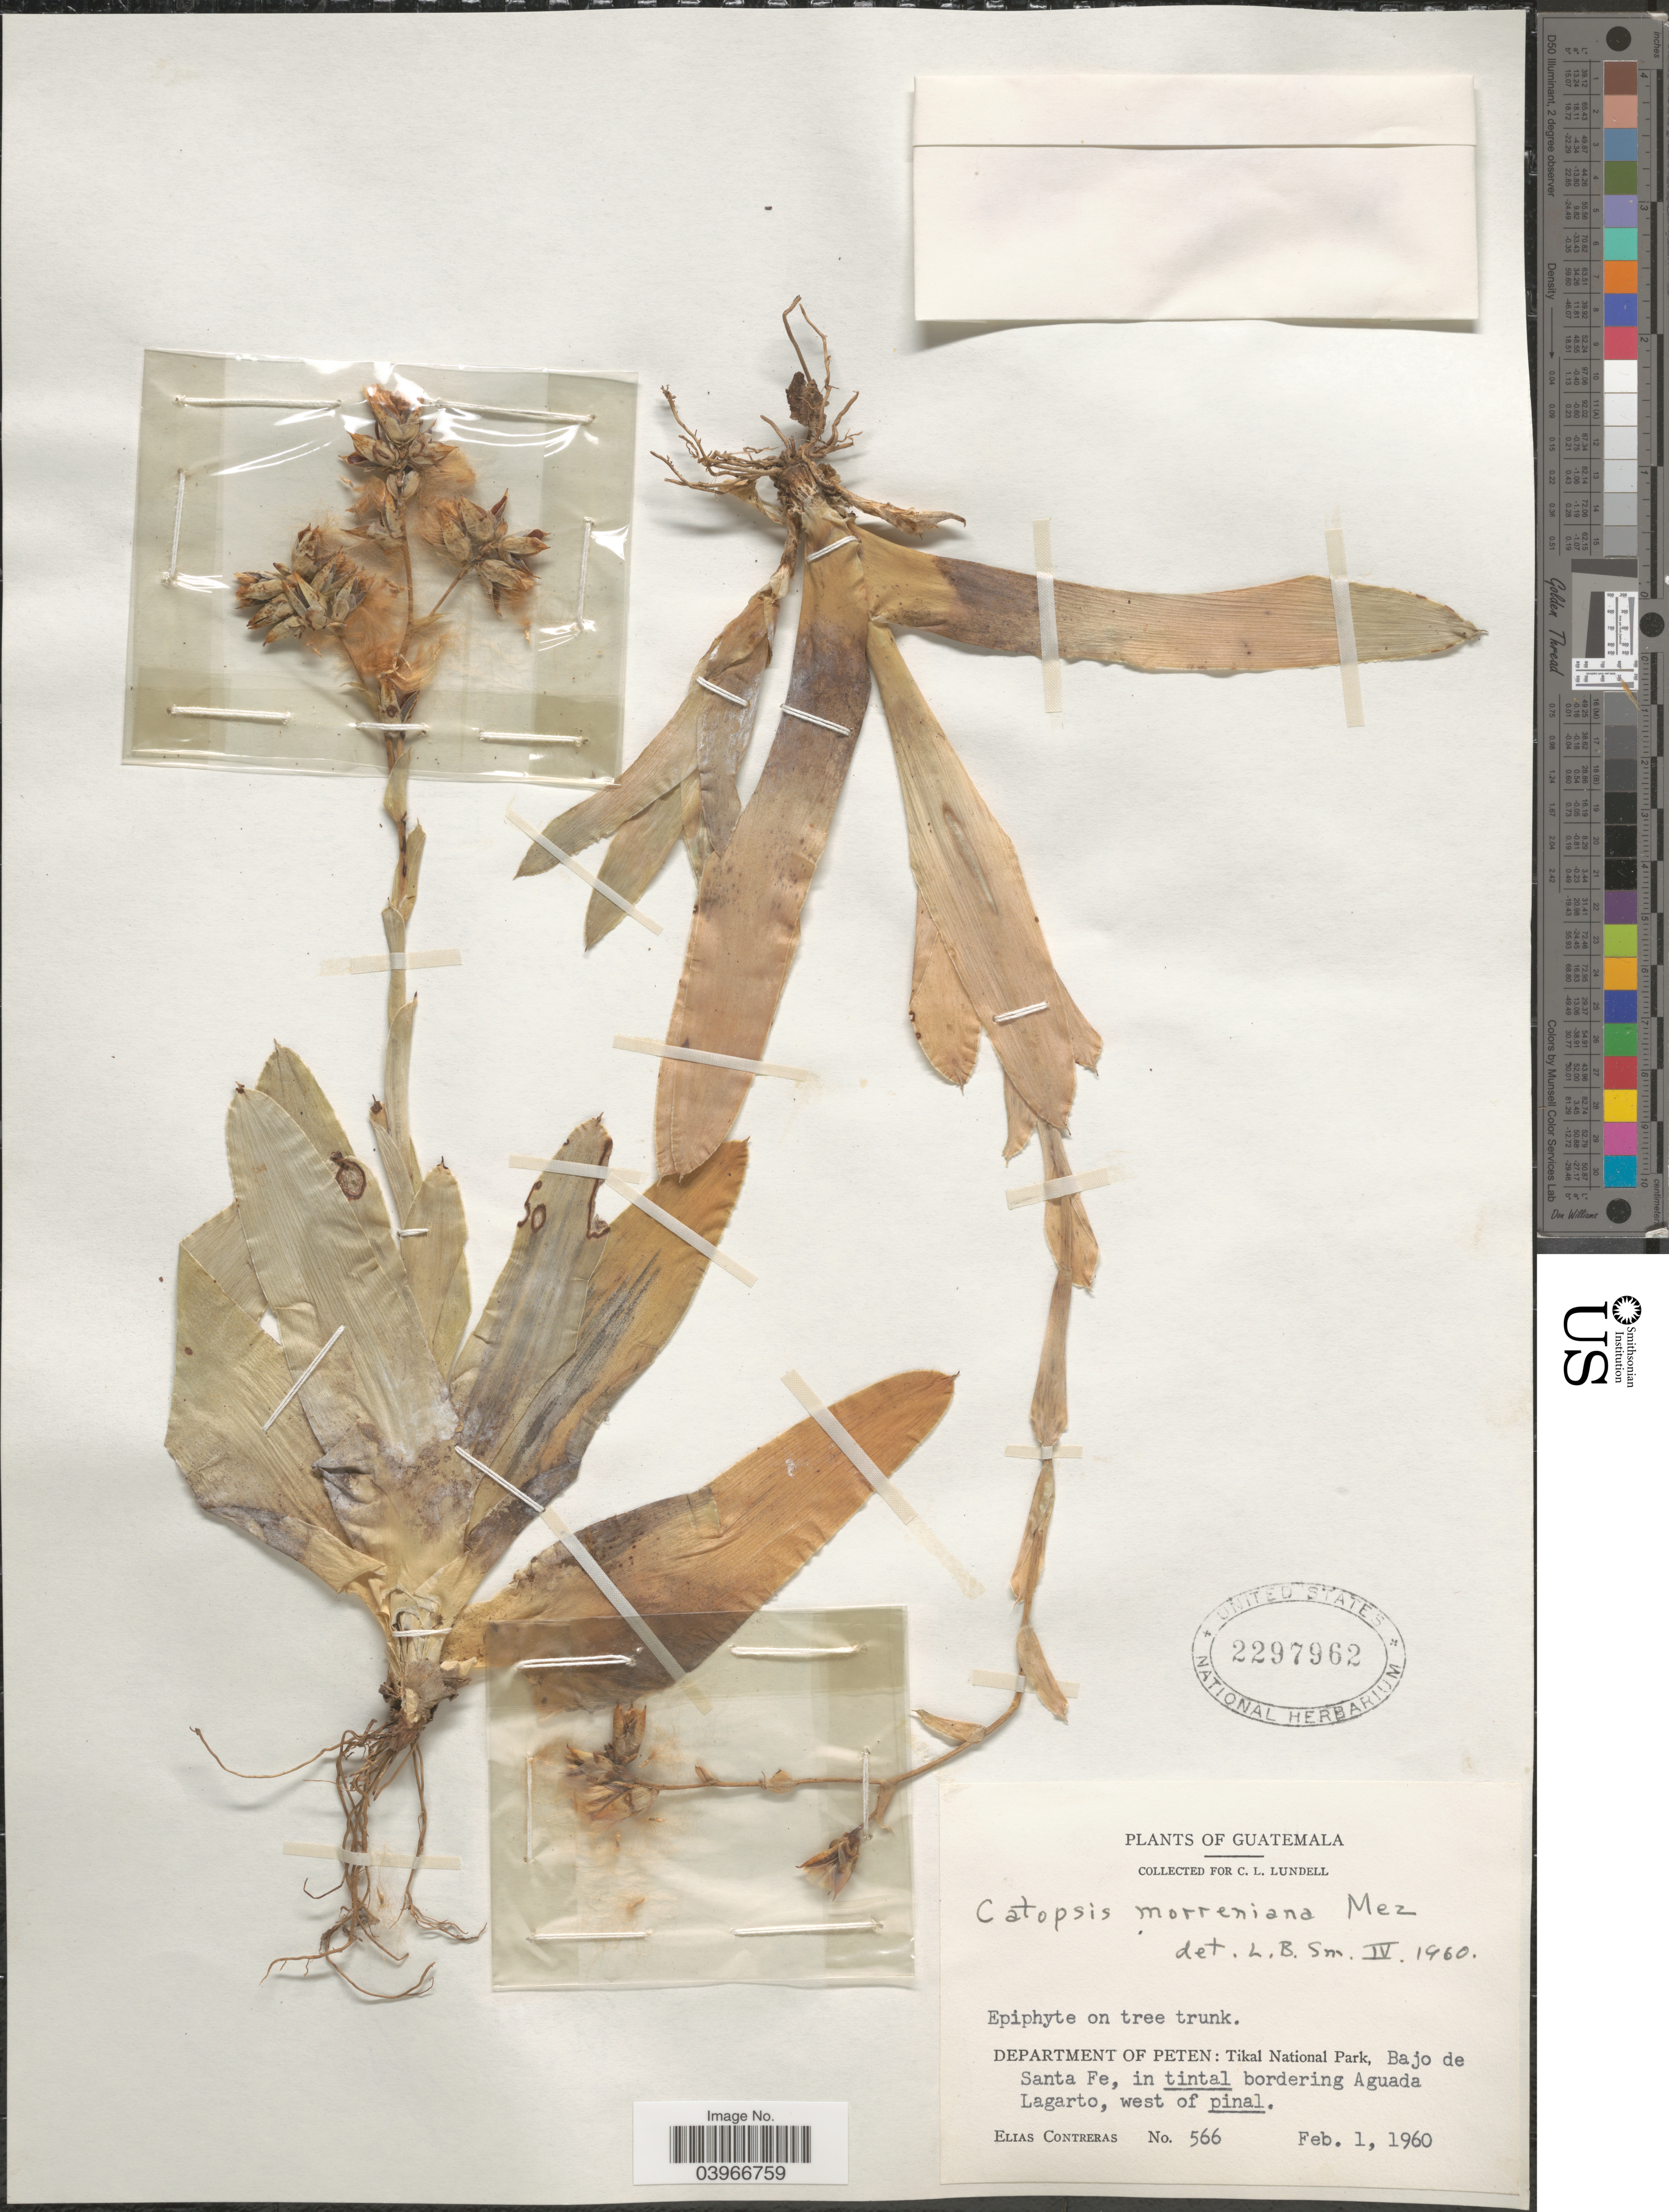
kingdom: Plantae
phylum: Tracheophyta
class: Liliopsida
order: Poales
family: Bromeliaceae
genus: Catopsis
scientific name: Catopsis morreniana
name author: Mez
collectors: E. Contreras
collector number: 566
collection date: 1960-02-01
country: Guatemala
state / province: El Peten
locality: Department of Peten: Tikal National Park, Bajo de Santa Fe, in tintal bordering Aguada Lagarto, west of pinal.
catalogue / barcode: US 2297962